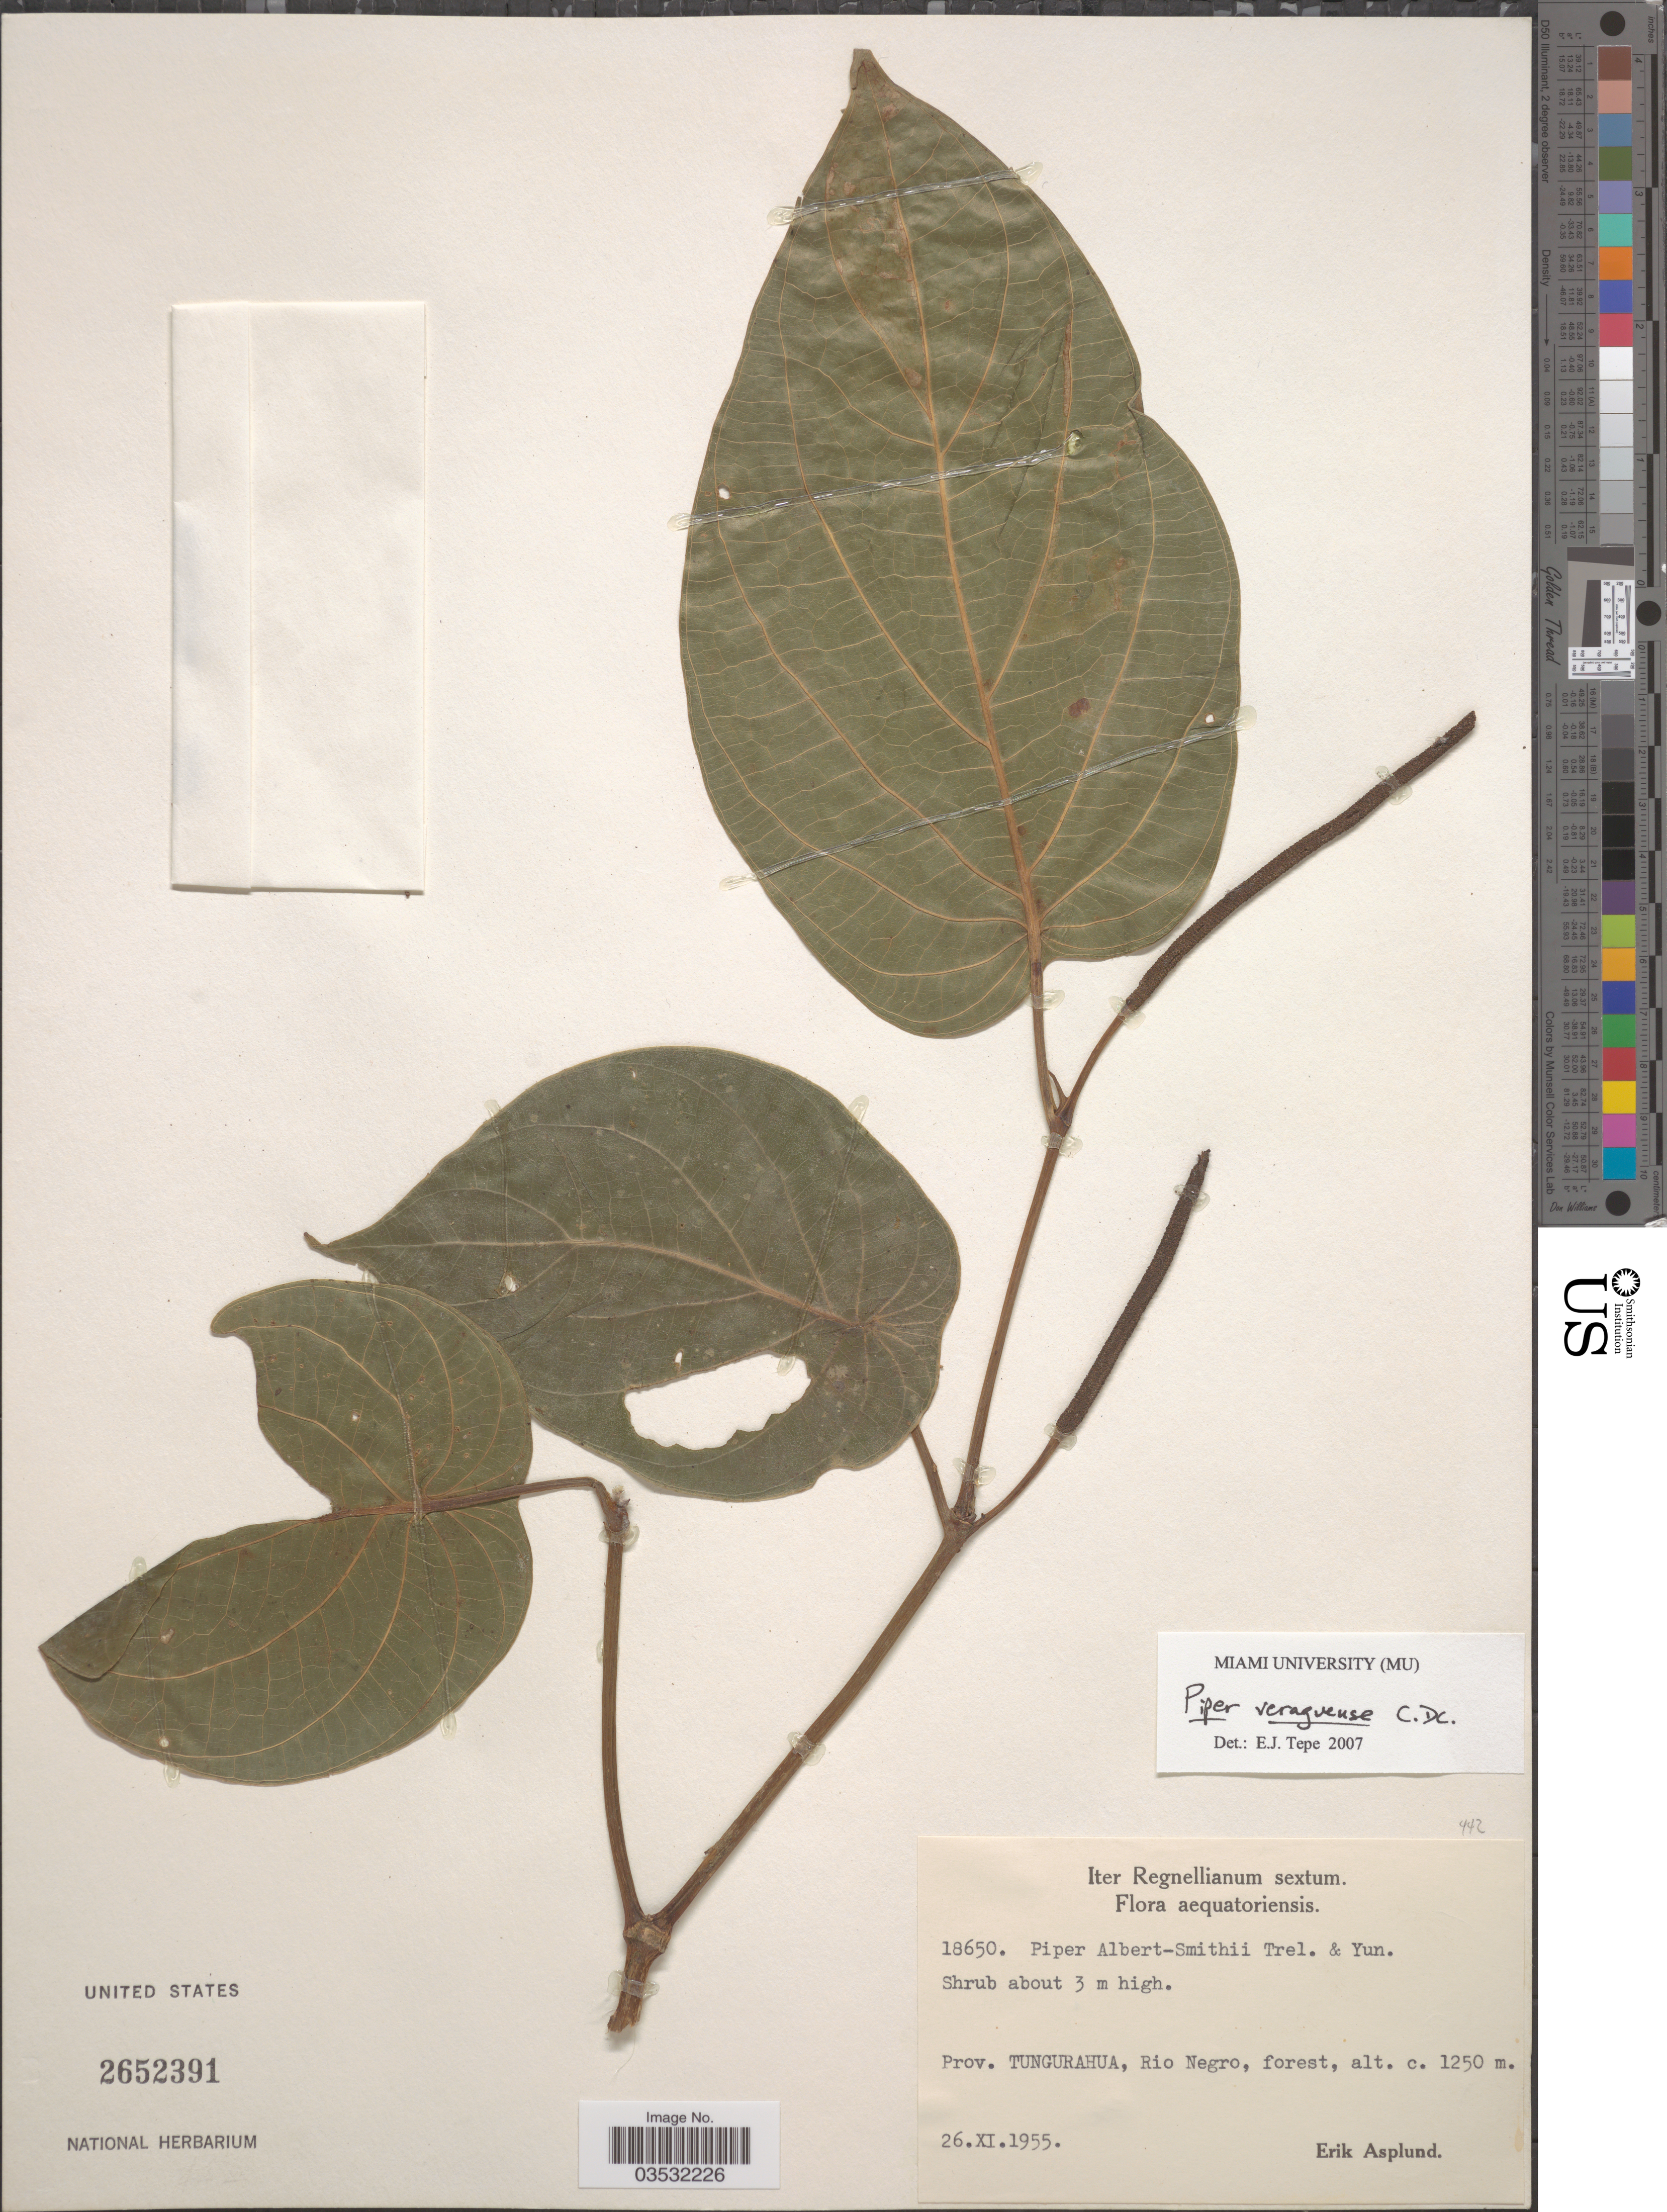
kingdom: Plantae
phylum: Tracheophyta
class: Magnoliopsida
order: Piperales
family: Piperaceae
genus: Piper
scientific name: Piper veraguense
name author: C. DC.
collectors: B. Sparre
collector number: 18650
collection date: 1955-11-26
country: Ecuador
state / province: Tungurahua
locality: Aequatoriensis. Rio Negro.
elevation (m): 1250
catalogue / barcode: US 2652391